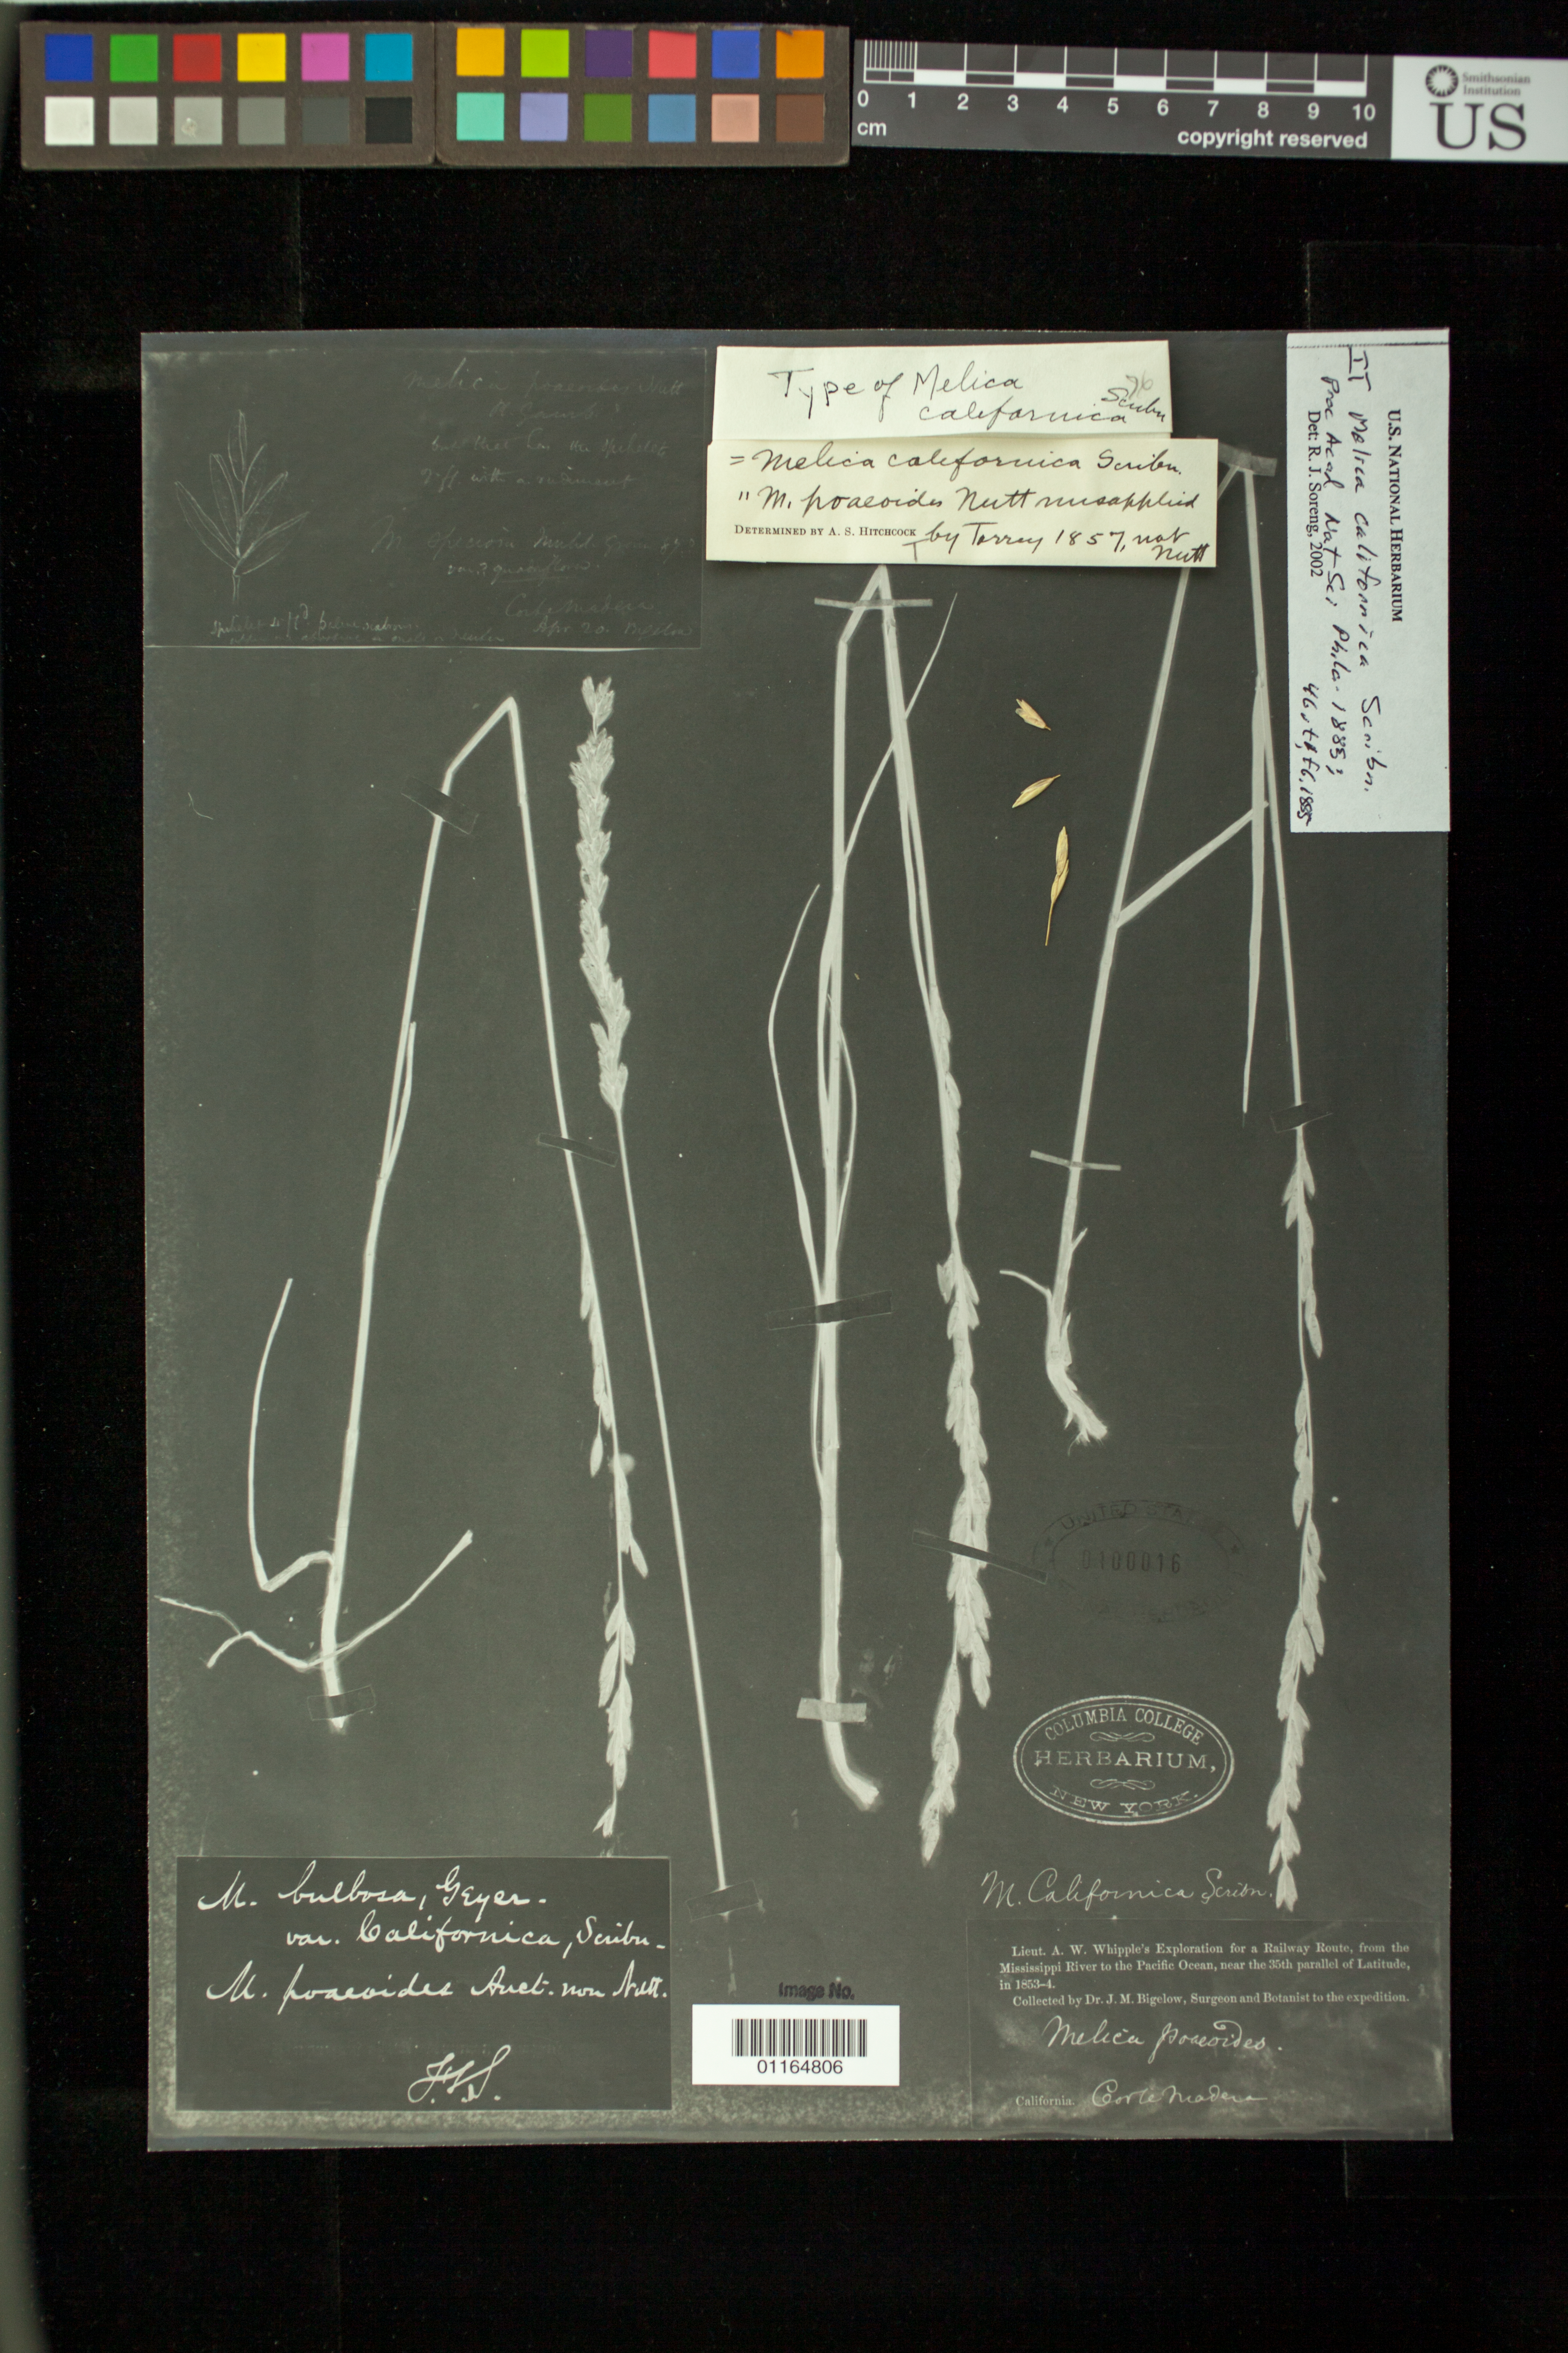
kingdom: Plantae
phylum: Tracheophyta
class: Liliopsida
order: Poales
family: Poaceae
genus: Melica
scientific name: Melica californica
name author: Scribn.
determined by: Soreng, Robert J., Research Associate (BOT), Smithsonian Institution - National Museum of Natural History (UNITED STATES)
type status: Isosyntype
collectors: J. M. Bigelow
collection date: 1853/1854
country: United States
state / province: California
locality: Corte Madera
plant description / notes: fragmentary materials, ex herb Columbia College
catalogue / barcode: US 100016